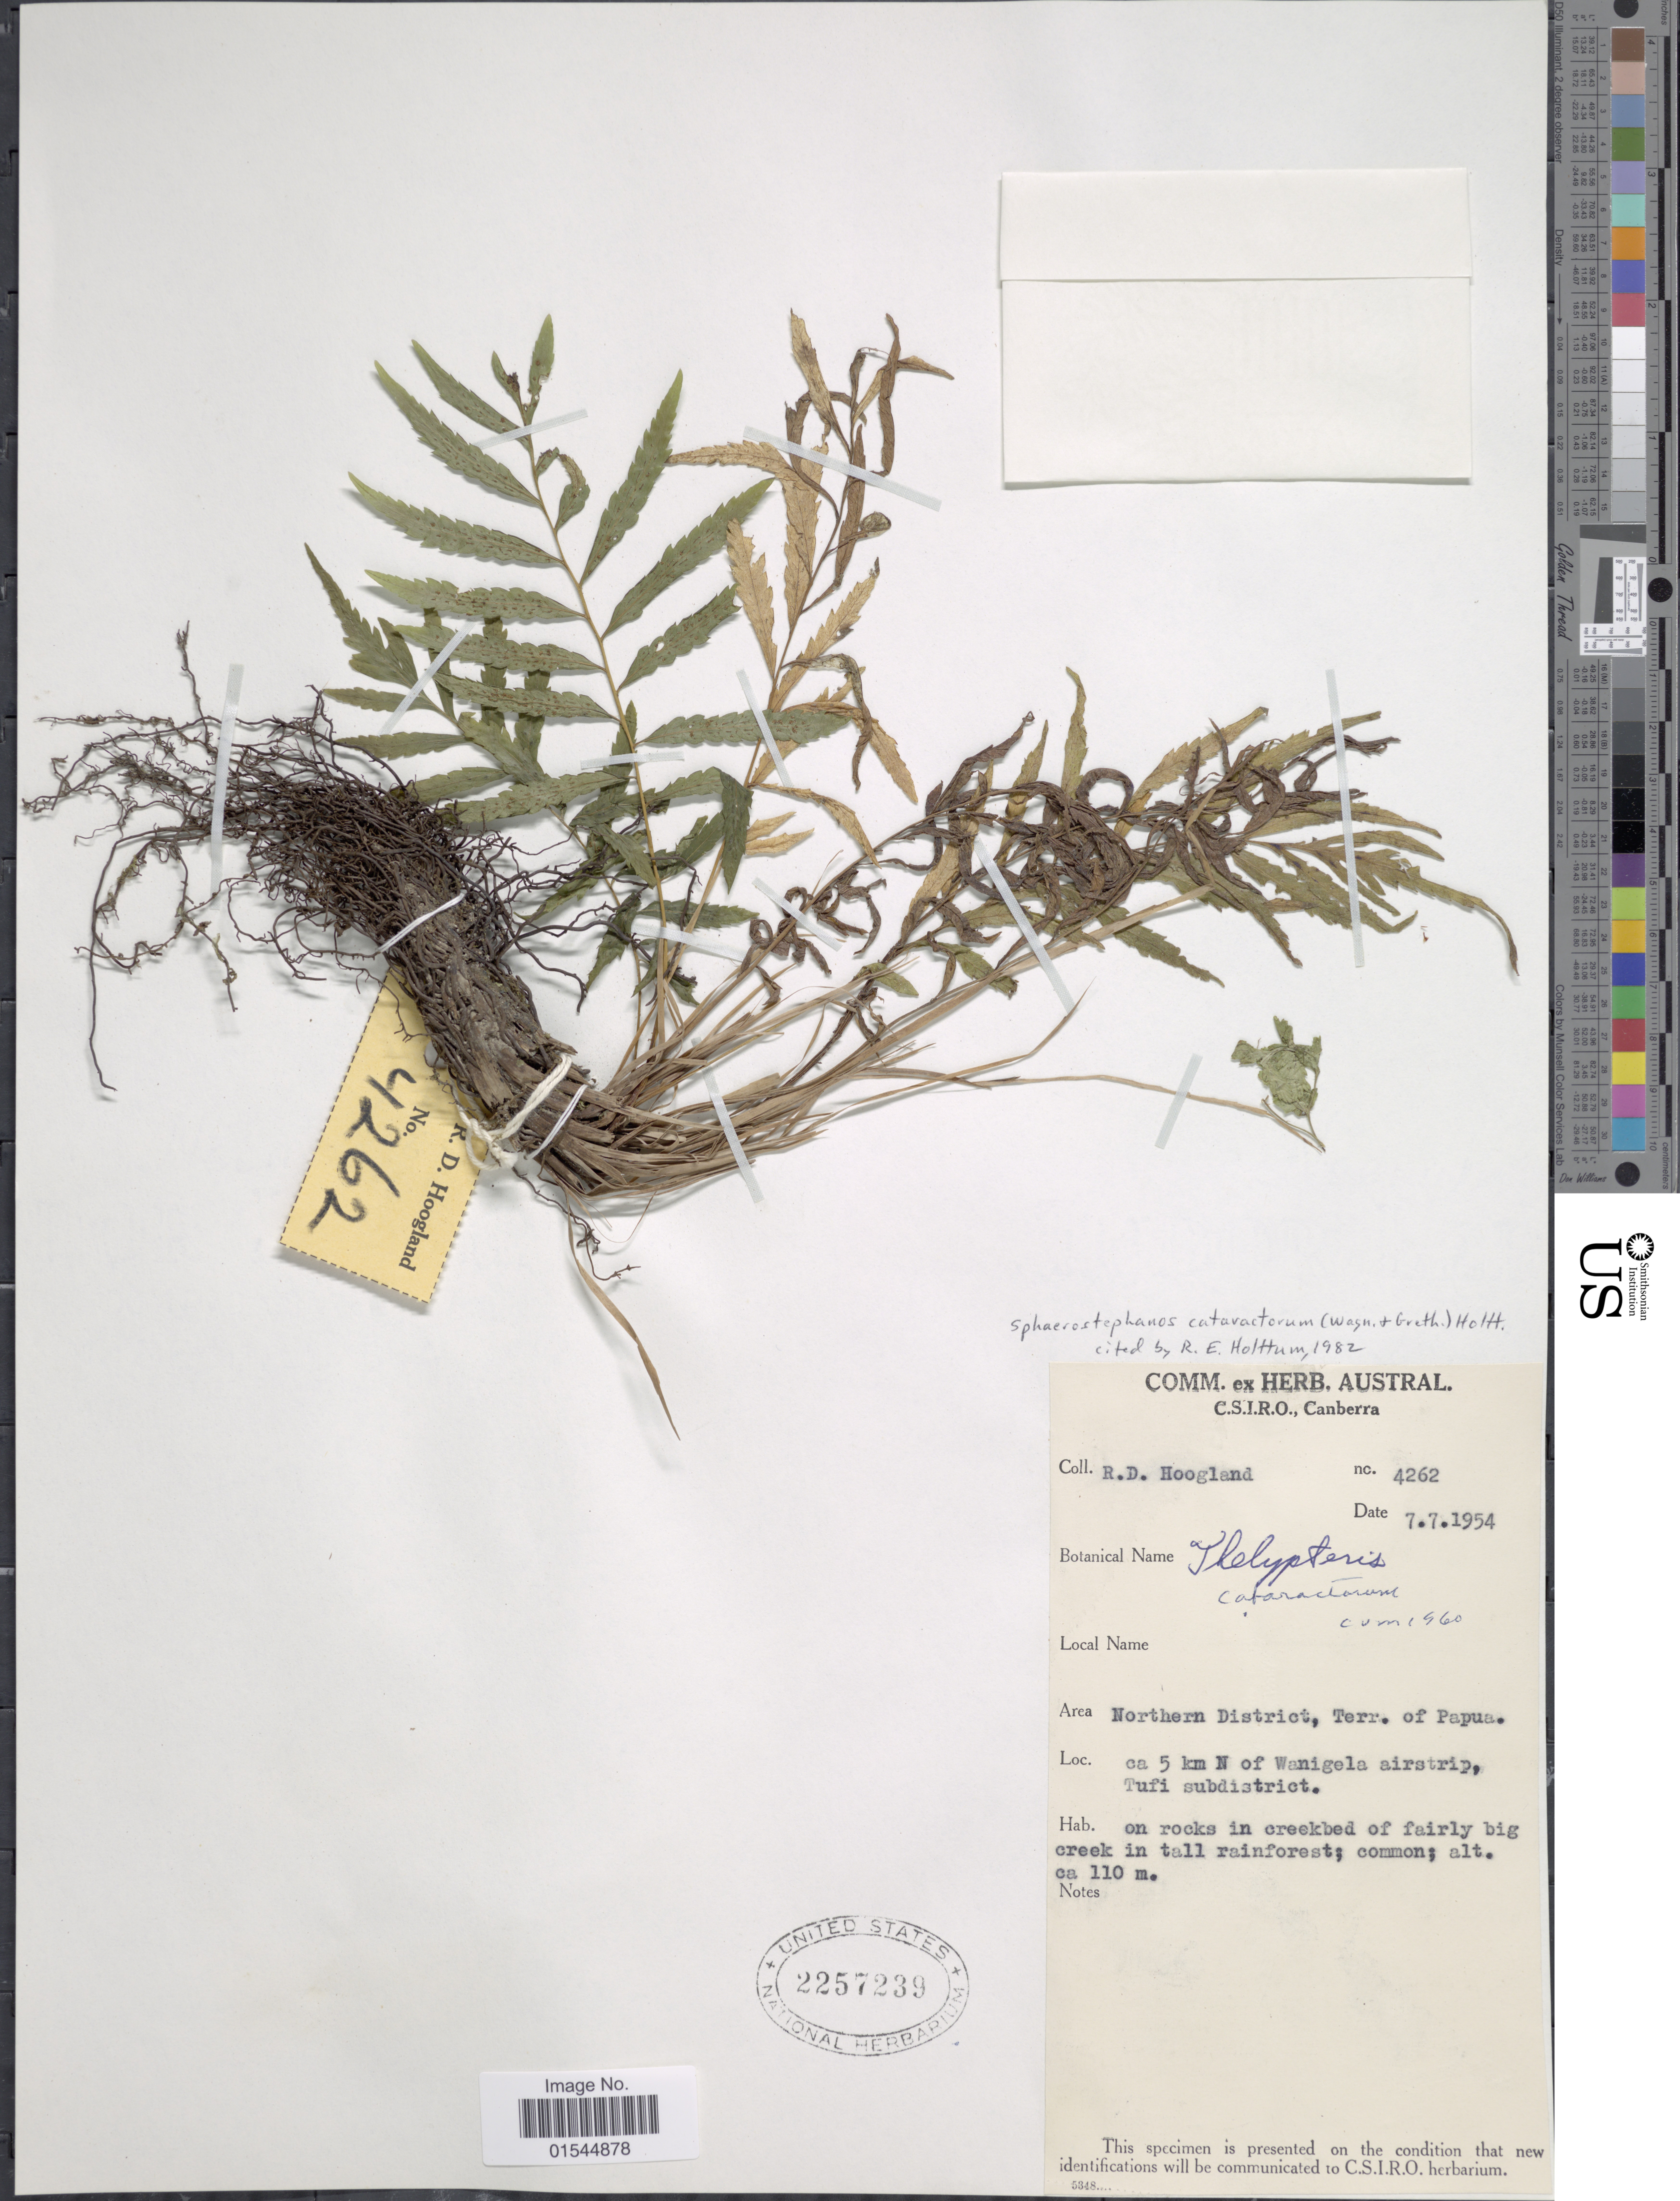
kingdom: Plantae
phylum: Tracheophyta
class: Polypodiopsida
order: Polypodiales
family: Thelypteridaceae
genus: Sphaerostephanos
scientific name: Sphaerostephanos cataractorum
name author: (W.H. Wagner & Grether) Holttum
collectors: R. D. Hoogland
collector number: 4262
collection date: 1954-07-07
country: Papua New Guinea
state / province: Northern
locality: Northern District, Terr. of Papua, ca 5 km N of Wanigela airstrip, Tufi subdistrict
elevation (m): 110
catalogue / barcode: US 2257239